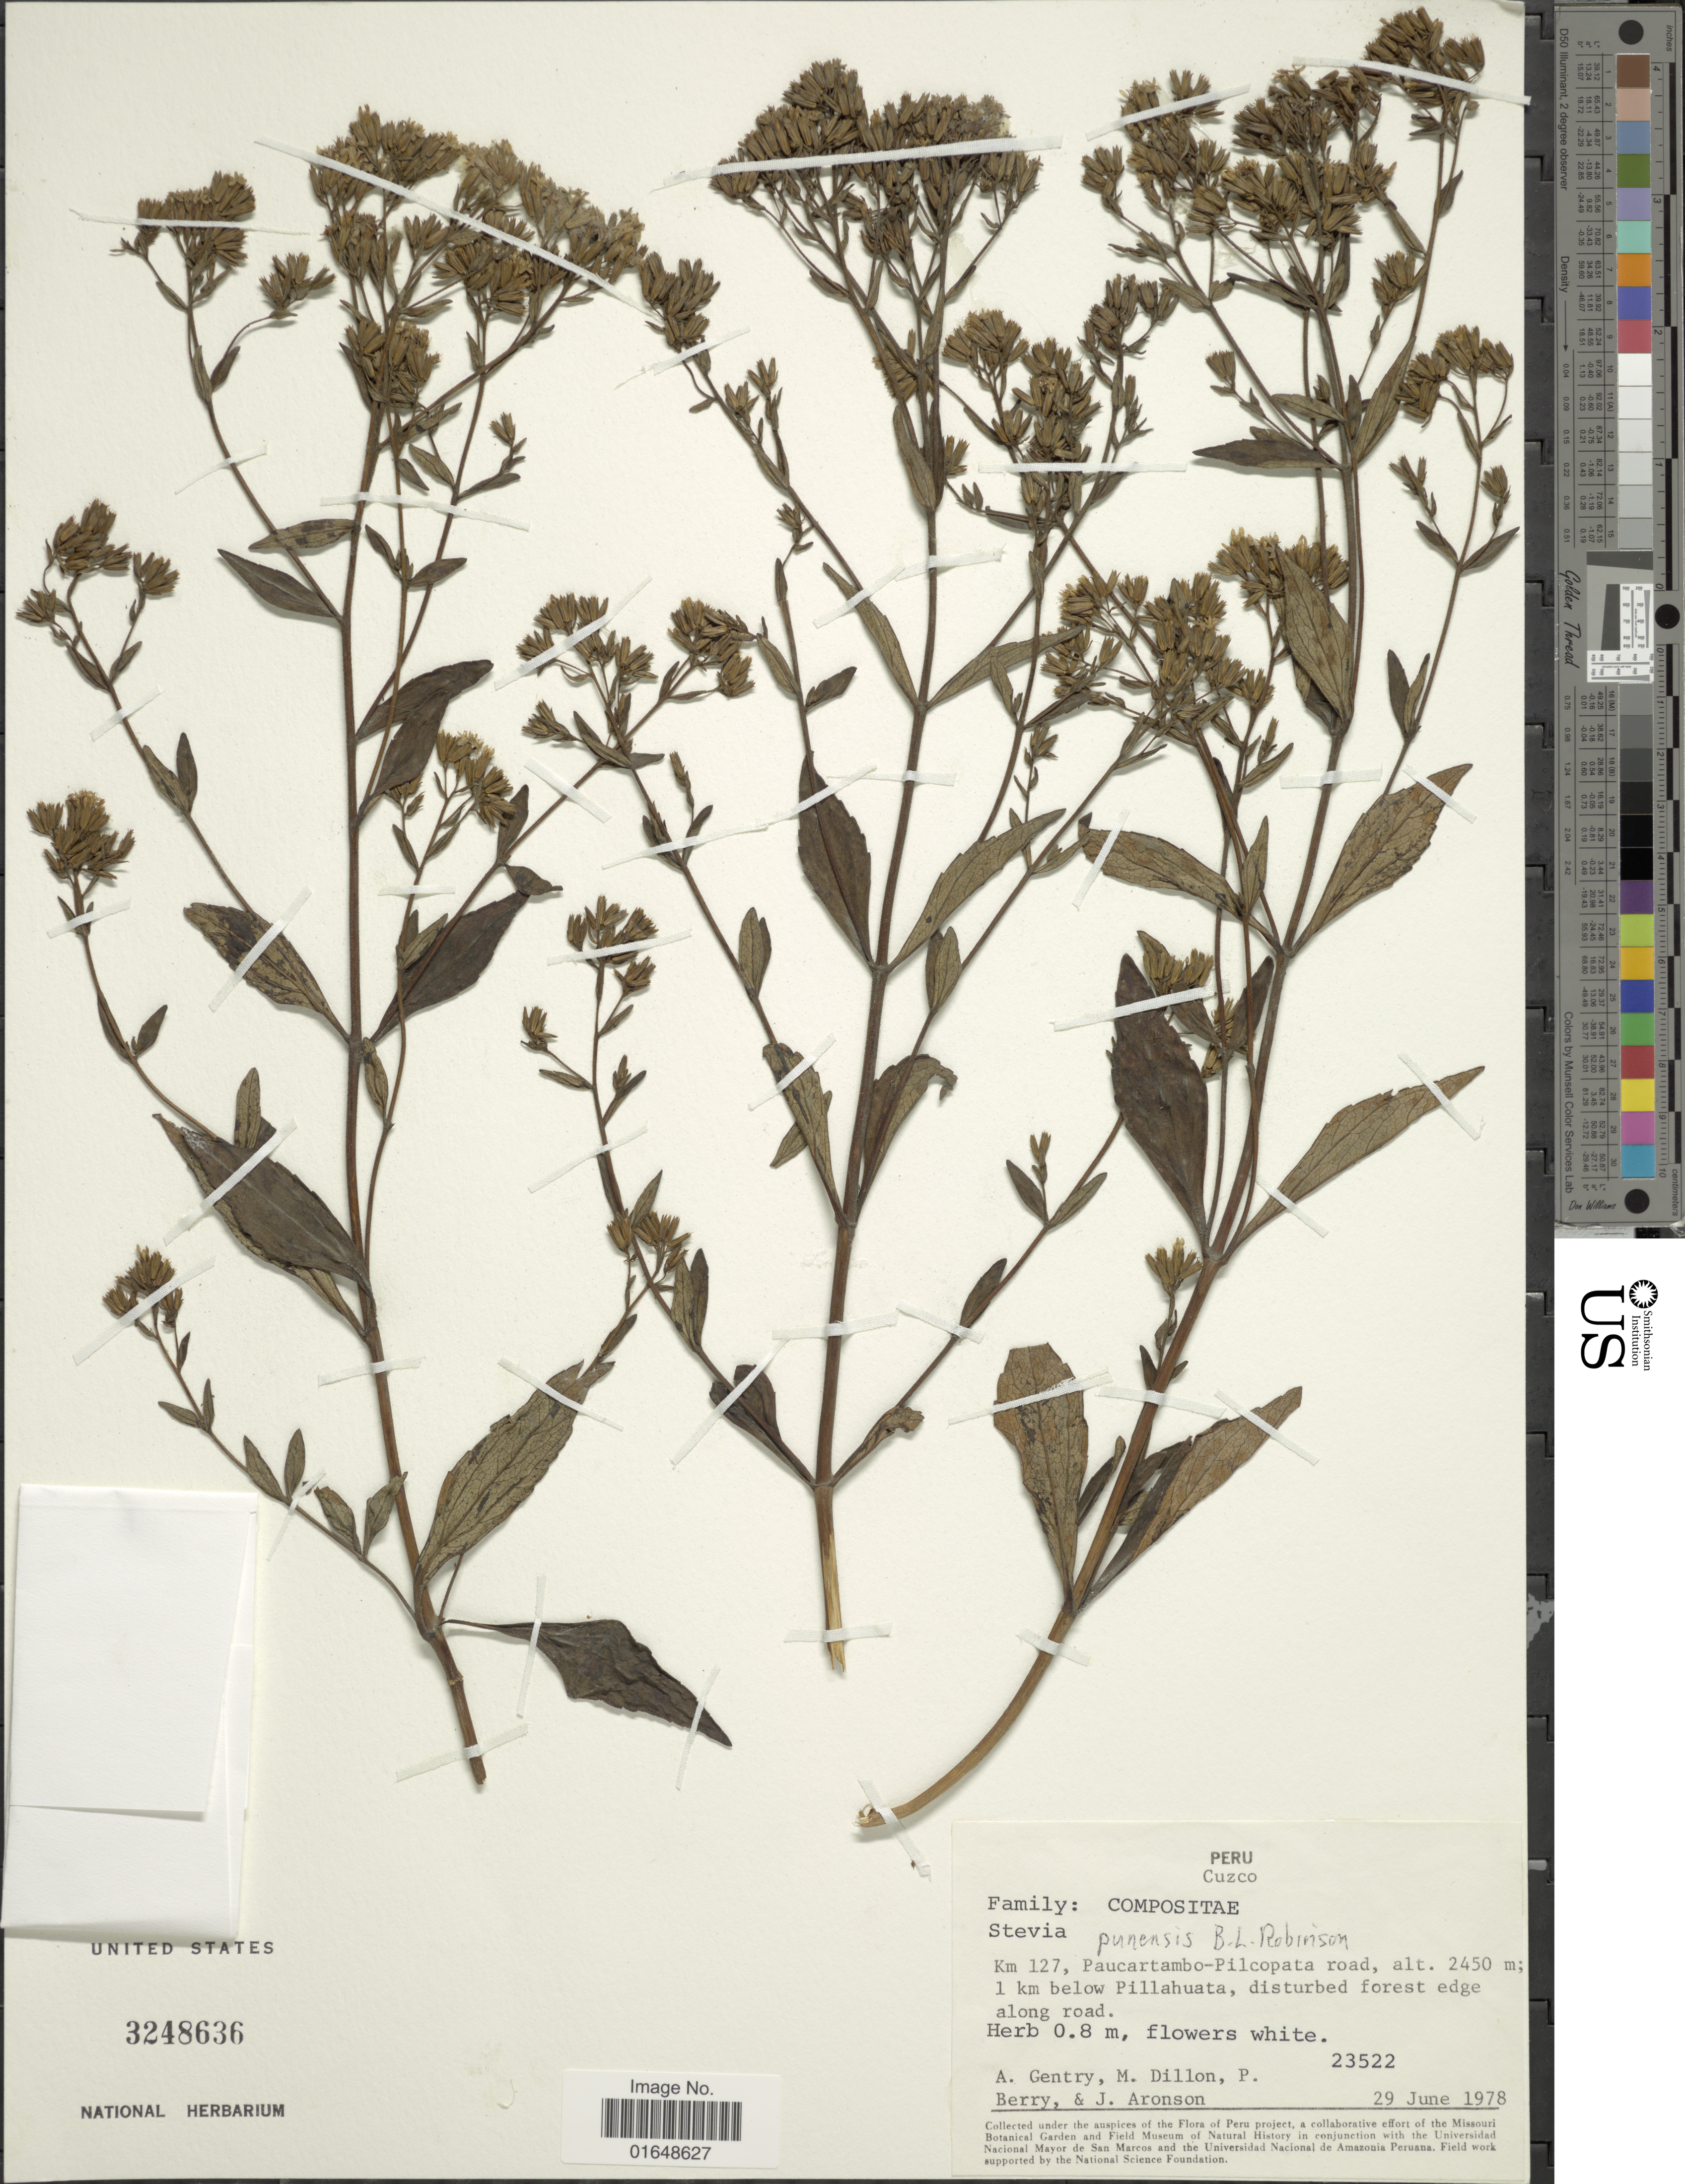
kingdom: Plantae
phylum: Tracheophyta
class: Magnoliopsida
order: Asterales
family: Asteraceae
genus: Stevia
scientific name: Stevia punensis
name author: B.L. Rob.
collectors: A. H. Gentry, M. O. Dillon, P. Berry & J. Aronson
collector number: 23522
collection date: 1978-06-29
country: Peru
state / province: Cusco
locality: Km 127, Paucartambo-Pilcopata road. 1 km below Pillahuata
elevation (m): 2450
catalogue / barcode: US 3248636